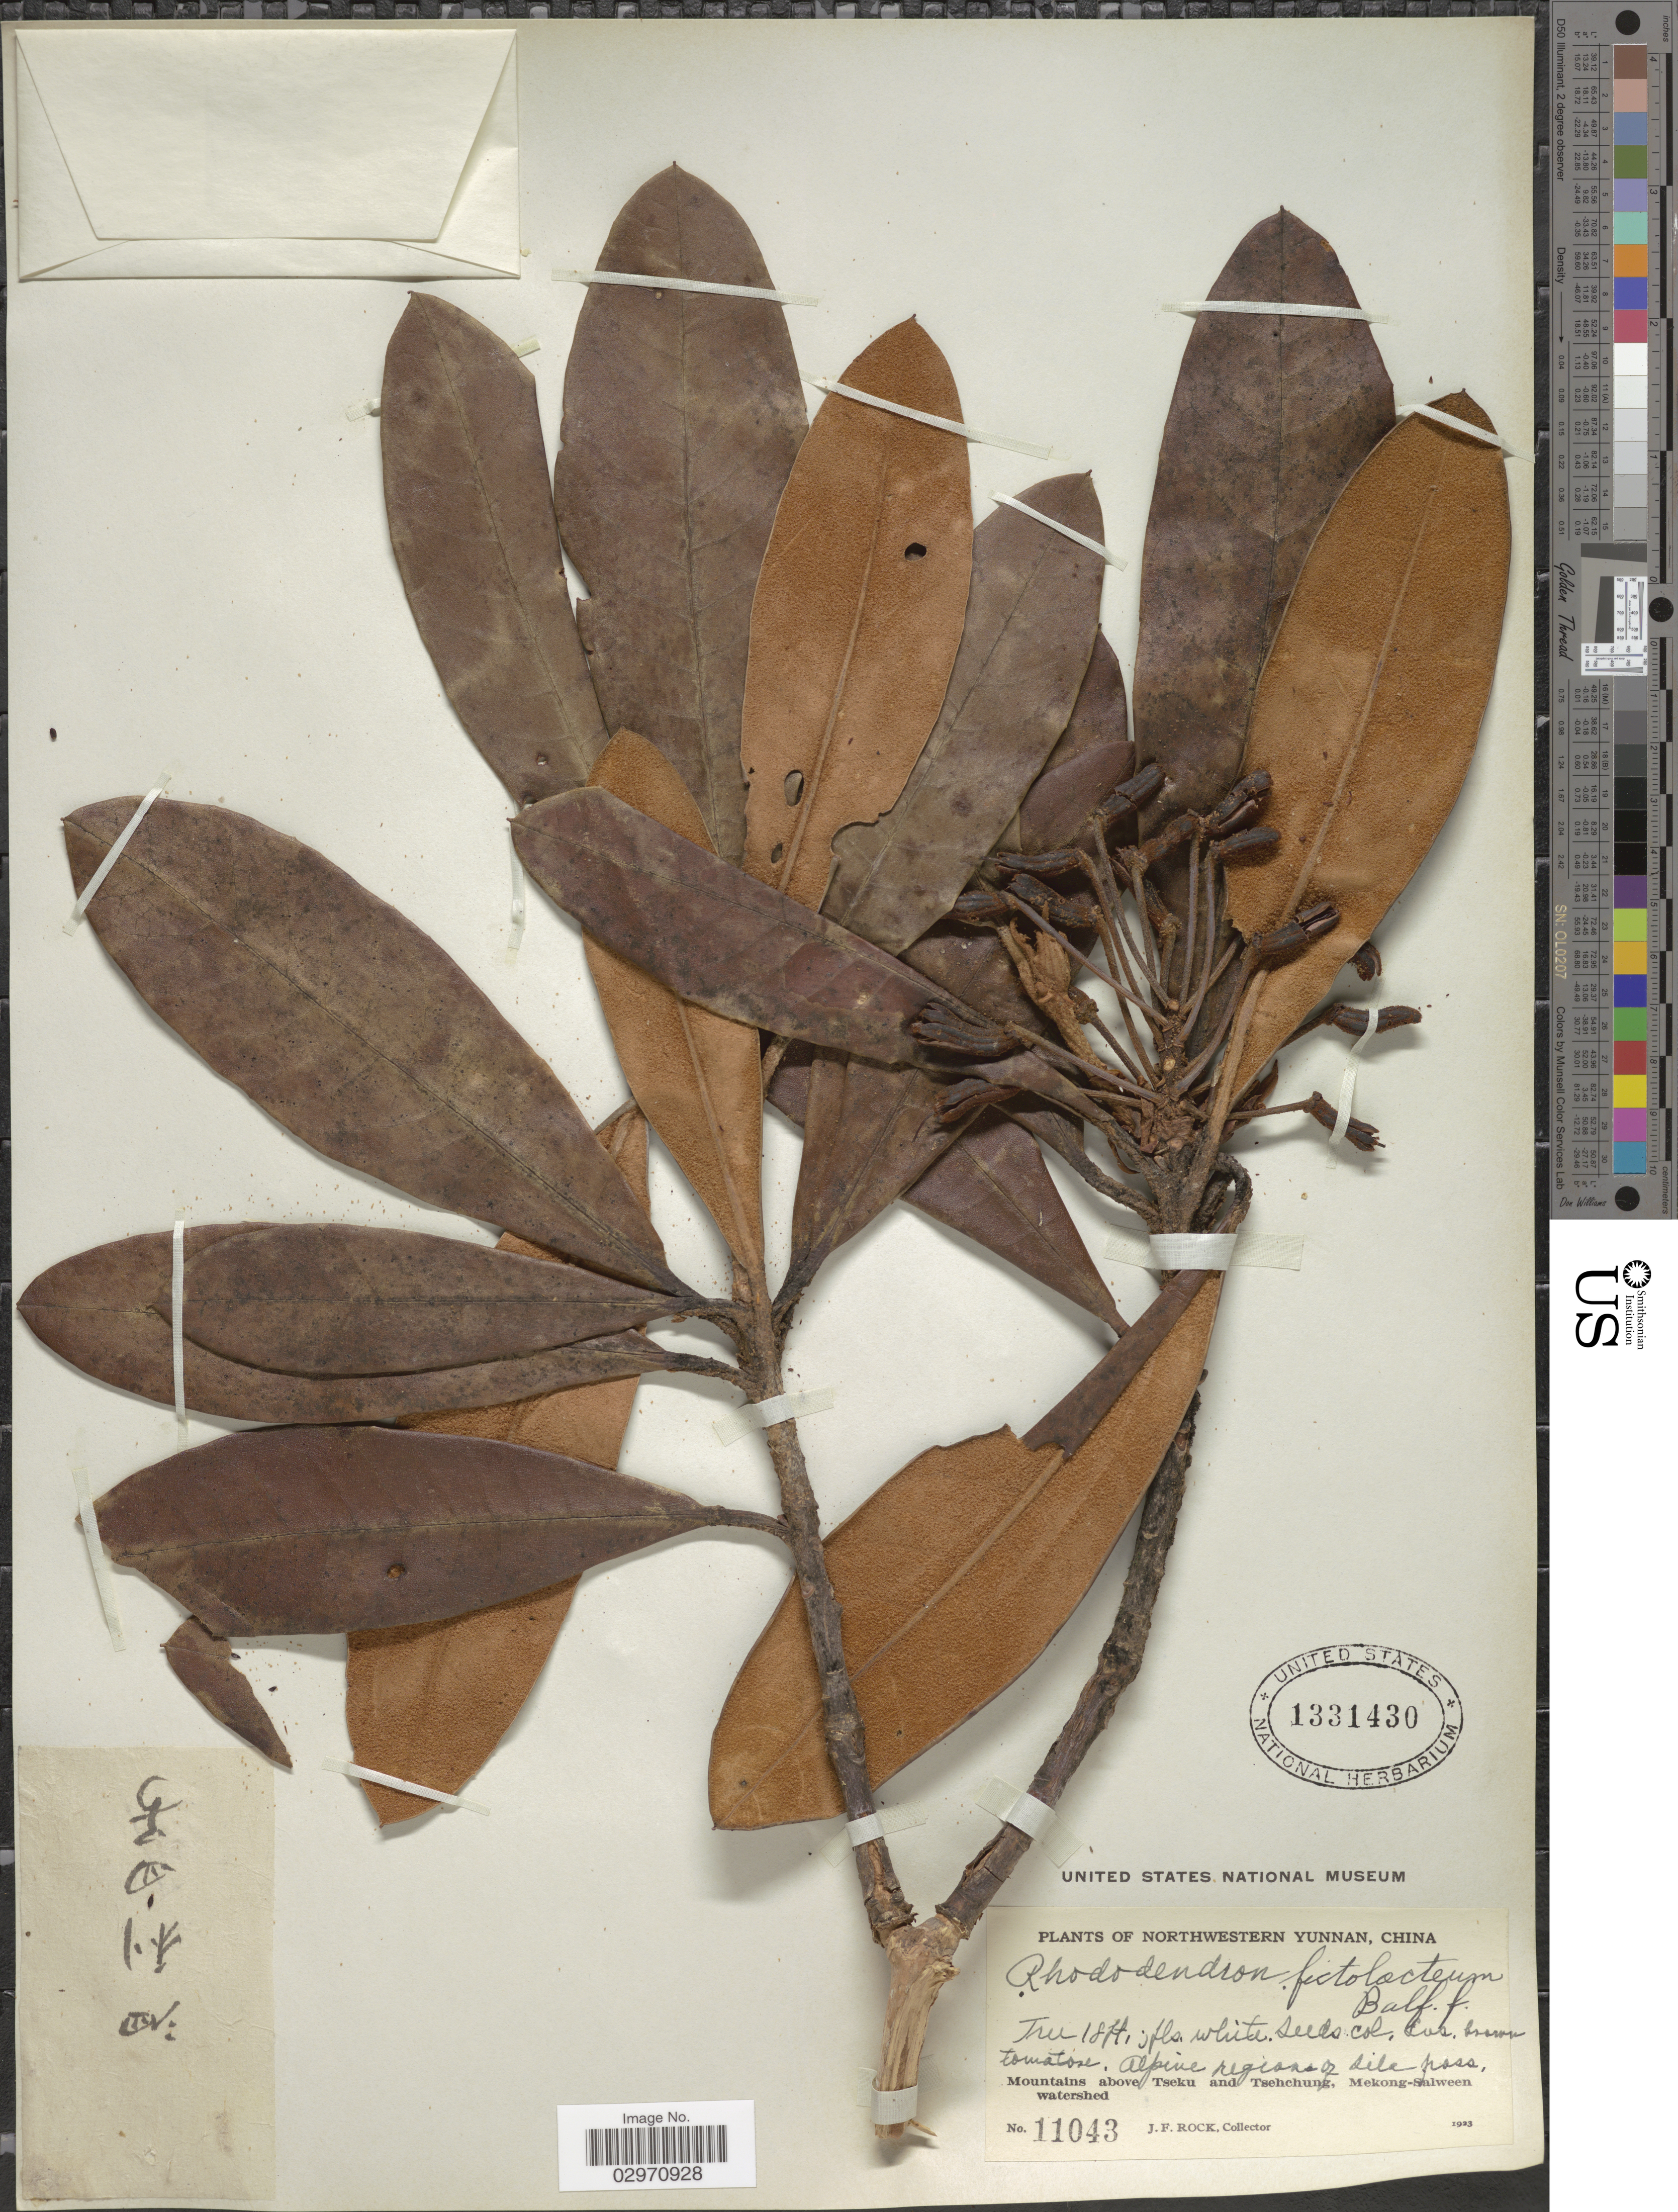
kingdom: Plantae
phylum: Tracheophyta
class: Magnoliopsida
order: Ericales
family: Ericaceae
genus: Rhododendron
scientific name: Rhododendron fictolacteum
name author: Balf. f.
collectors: J. Rock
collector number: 11043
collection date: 1923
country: China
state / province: Yunnan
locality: Northwestern Yunnan. Mountains above Tseku and Tsehchung, Mekong-Salween watershed. Alpine regions of sila pass.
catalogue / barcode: US 1331430